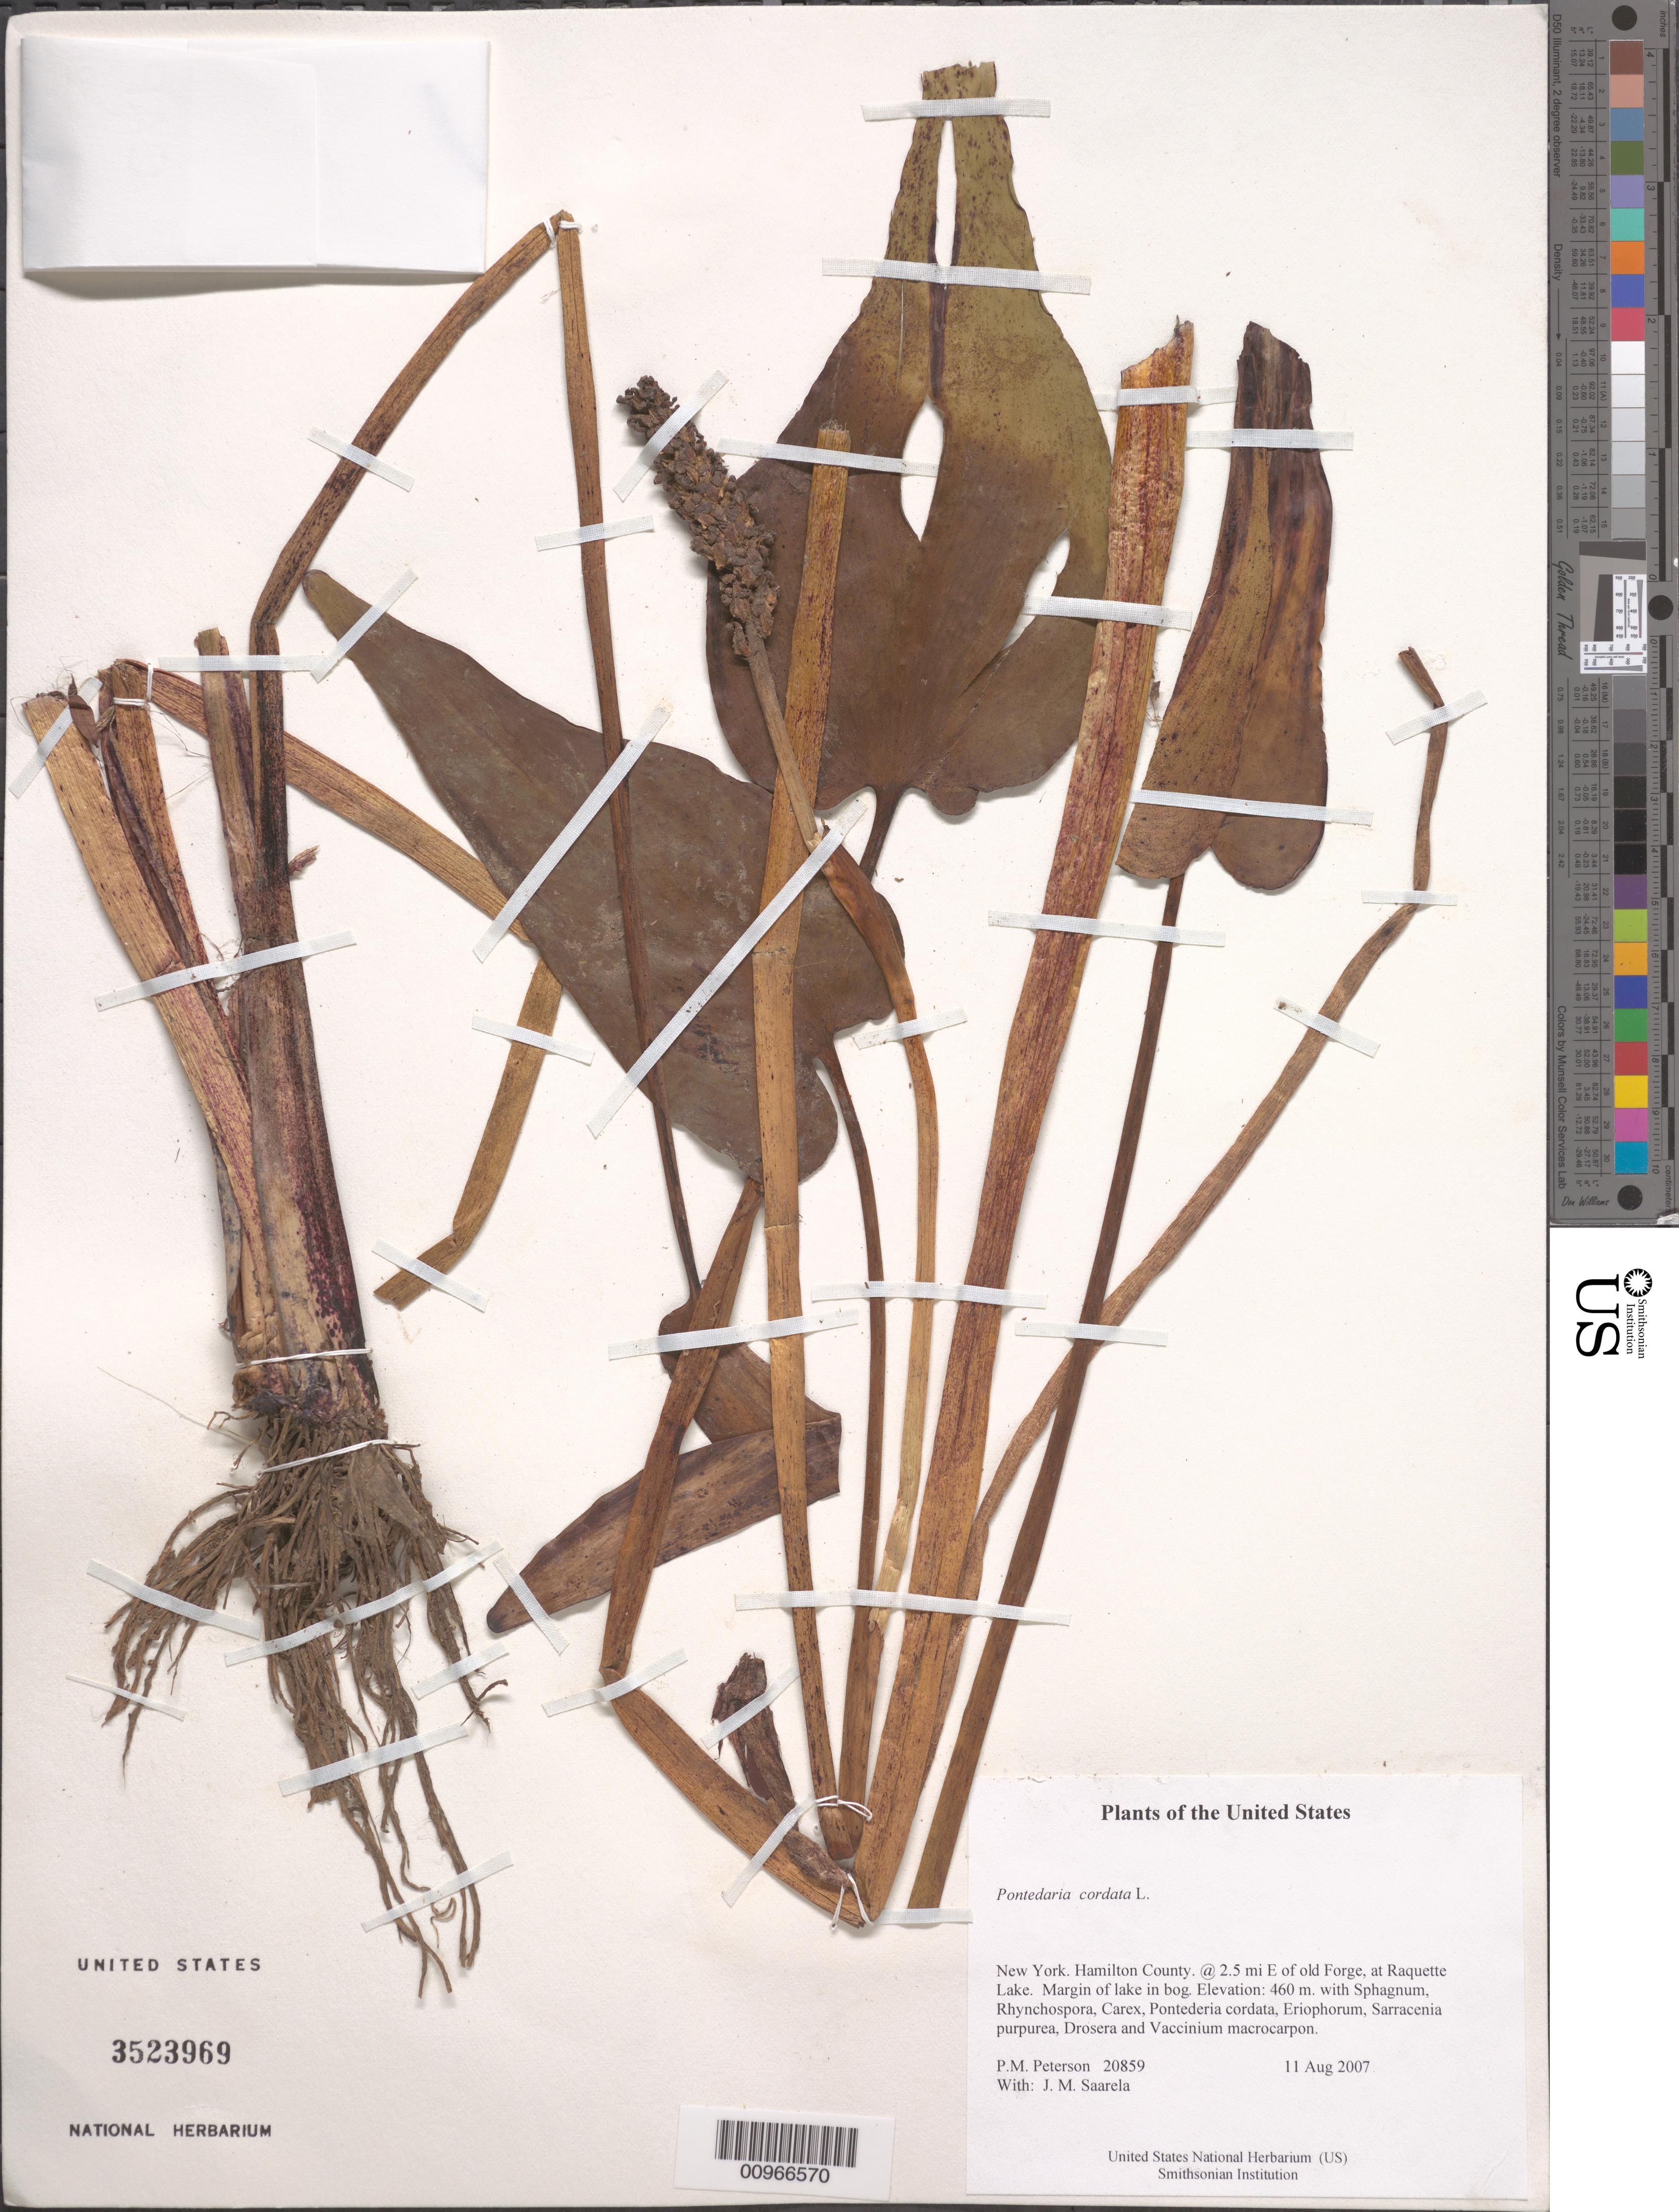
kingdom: Plantae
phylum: Tracheophyta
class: Liliopsida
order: Commelinales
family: Pontederiaceae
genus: Pontederia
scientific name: Pontederia cordata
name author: L.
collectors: P. M. Peterson & J. Saarela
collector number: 20859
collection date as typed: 11 Aug 2007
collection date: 2007-08-11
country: United States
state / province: New York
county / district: Hamilton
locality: @ 2.5 mi E of old Forge, at Raquette Lake. Margin of lake in bog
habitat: with Sphagnum, Rhynchospora, Carex, Pontederia cordata, Eriophorum, Sarracenia purpurea, Drosera and Vaccinium macrocarpon.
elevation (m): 460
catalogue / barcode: US 3523969